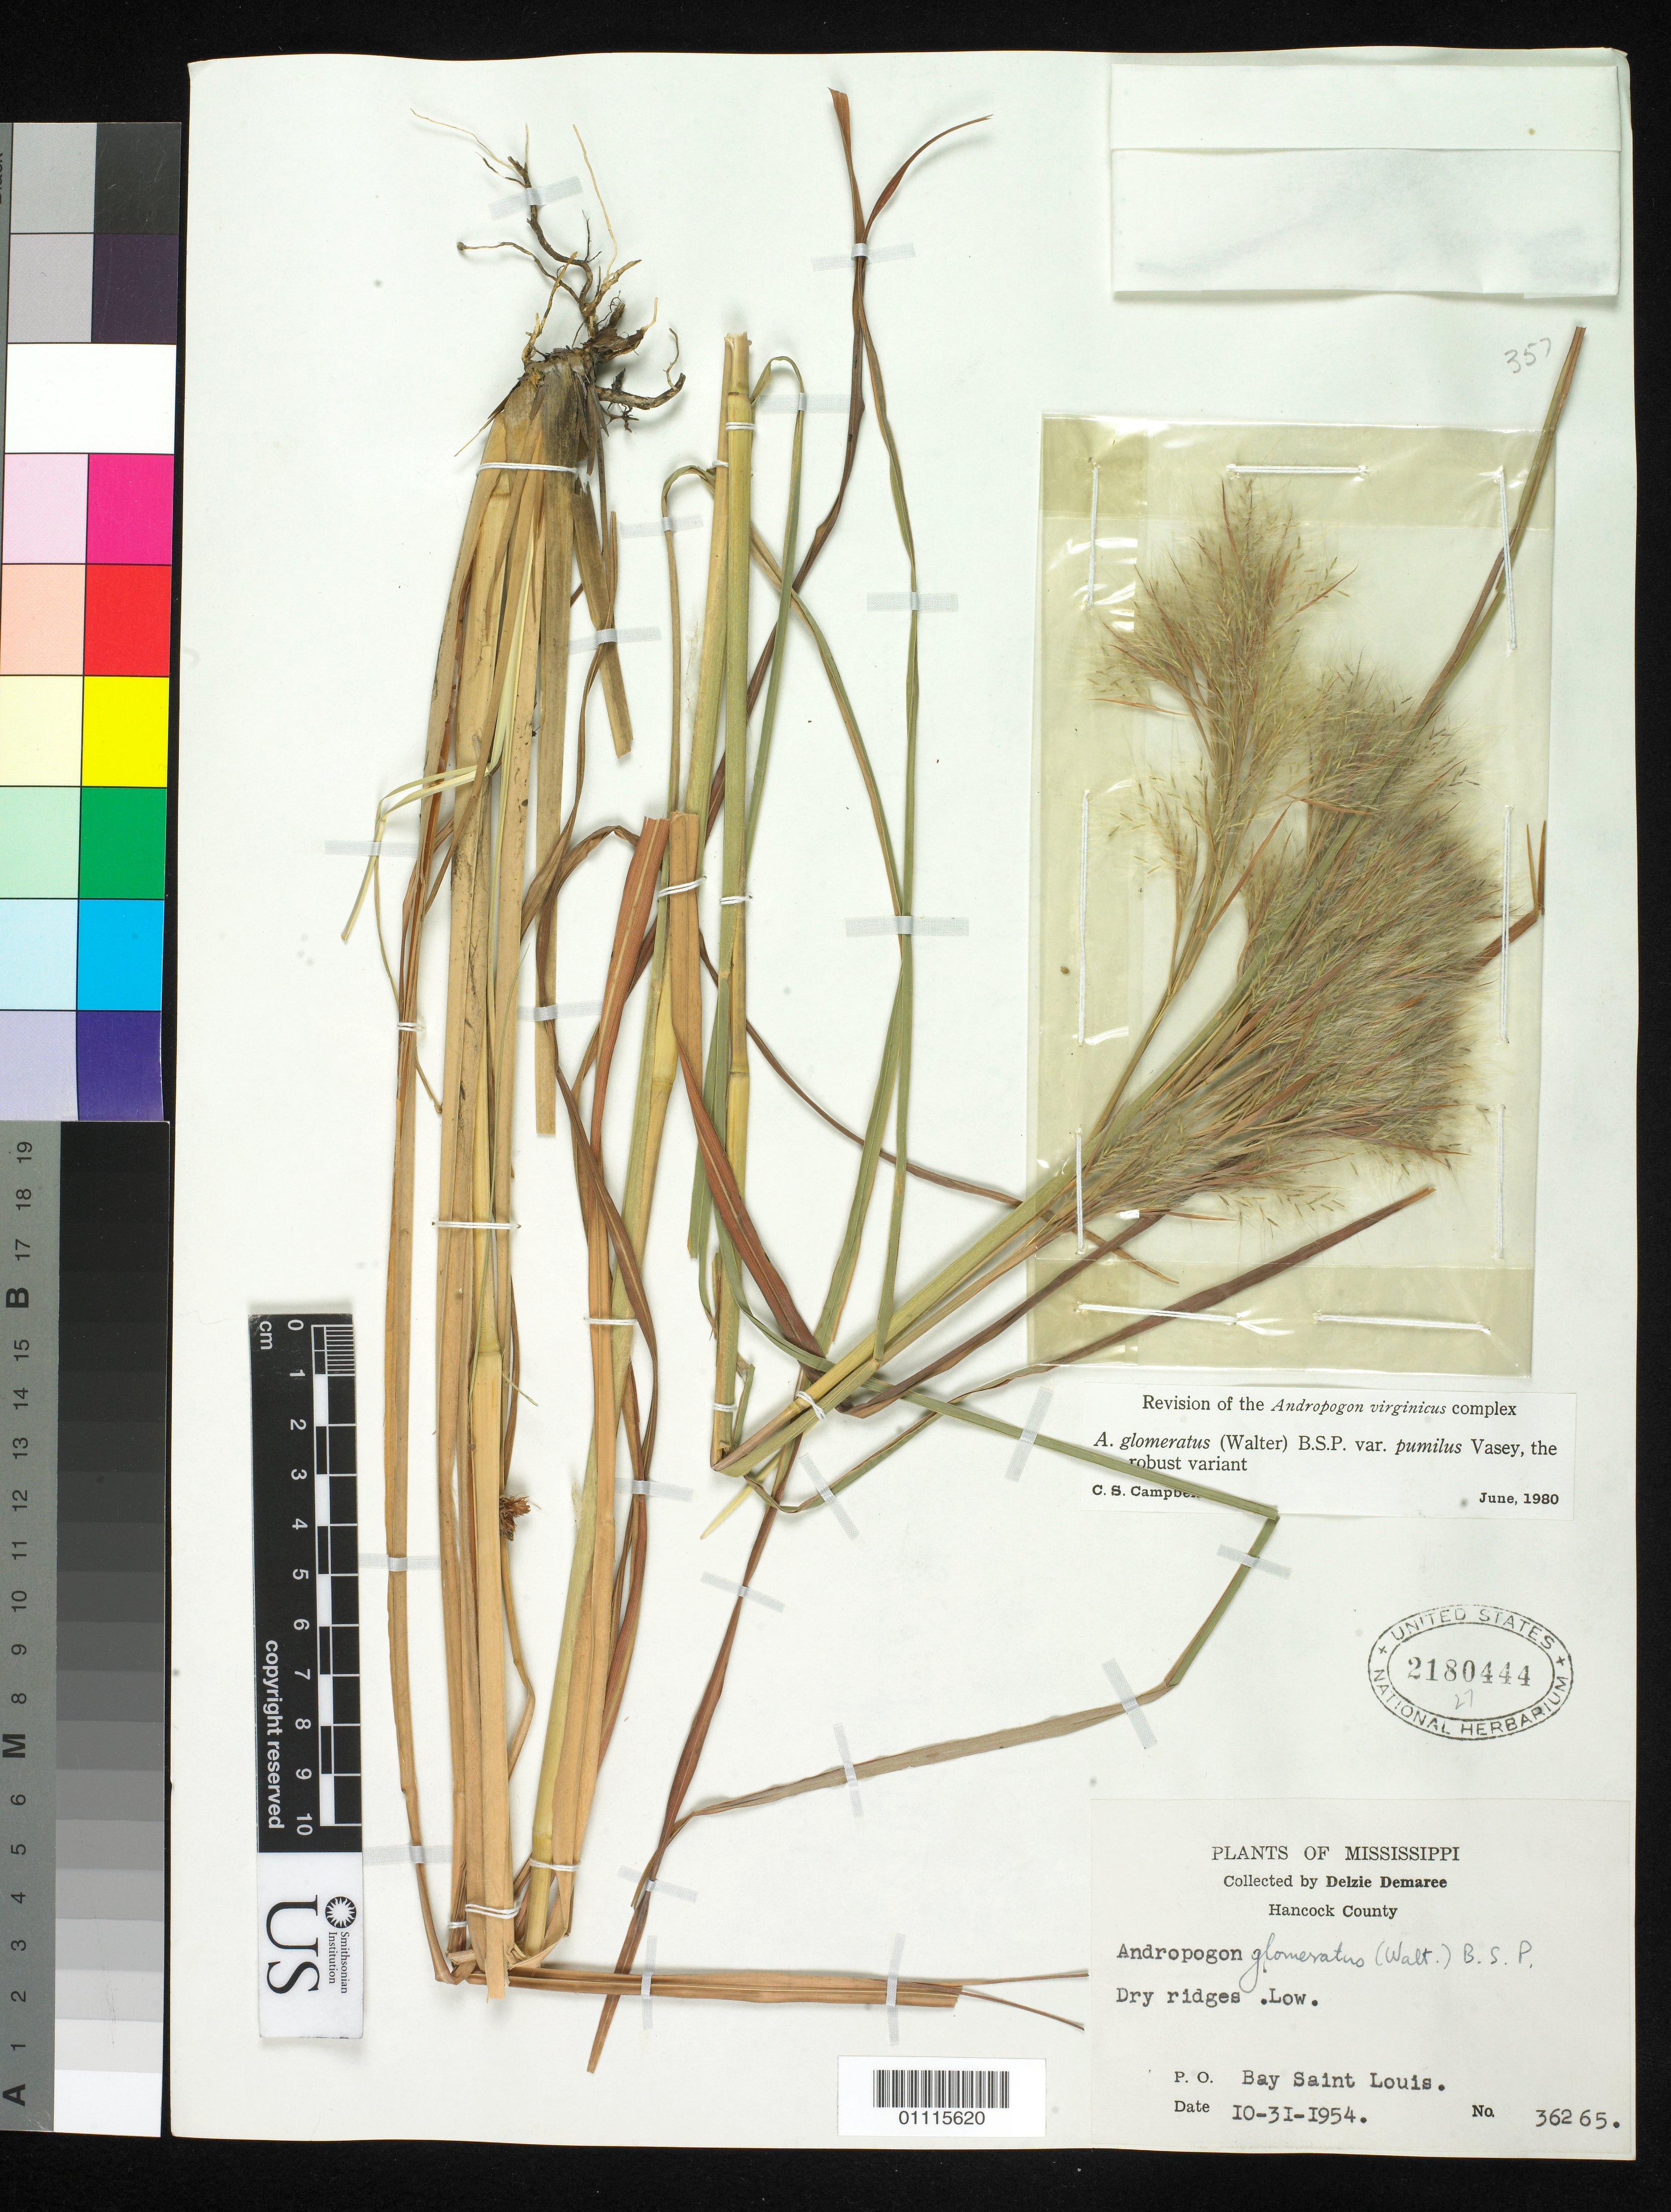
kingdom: Plantae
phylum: Tracheophyta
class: Liliopsida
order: Poales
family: Poaceae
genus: Andropogon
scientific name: Andropogon glomeratus var. pumilus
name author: (Vasey) L.H. Dewey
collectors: D. Demaree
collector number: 36265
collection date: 1954-10-31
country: United States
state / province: Mississippi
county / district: Hancock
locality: Bay Saint Louis.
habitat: Dry ridges.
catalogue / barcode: US 2180444